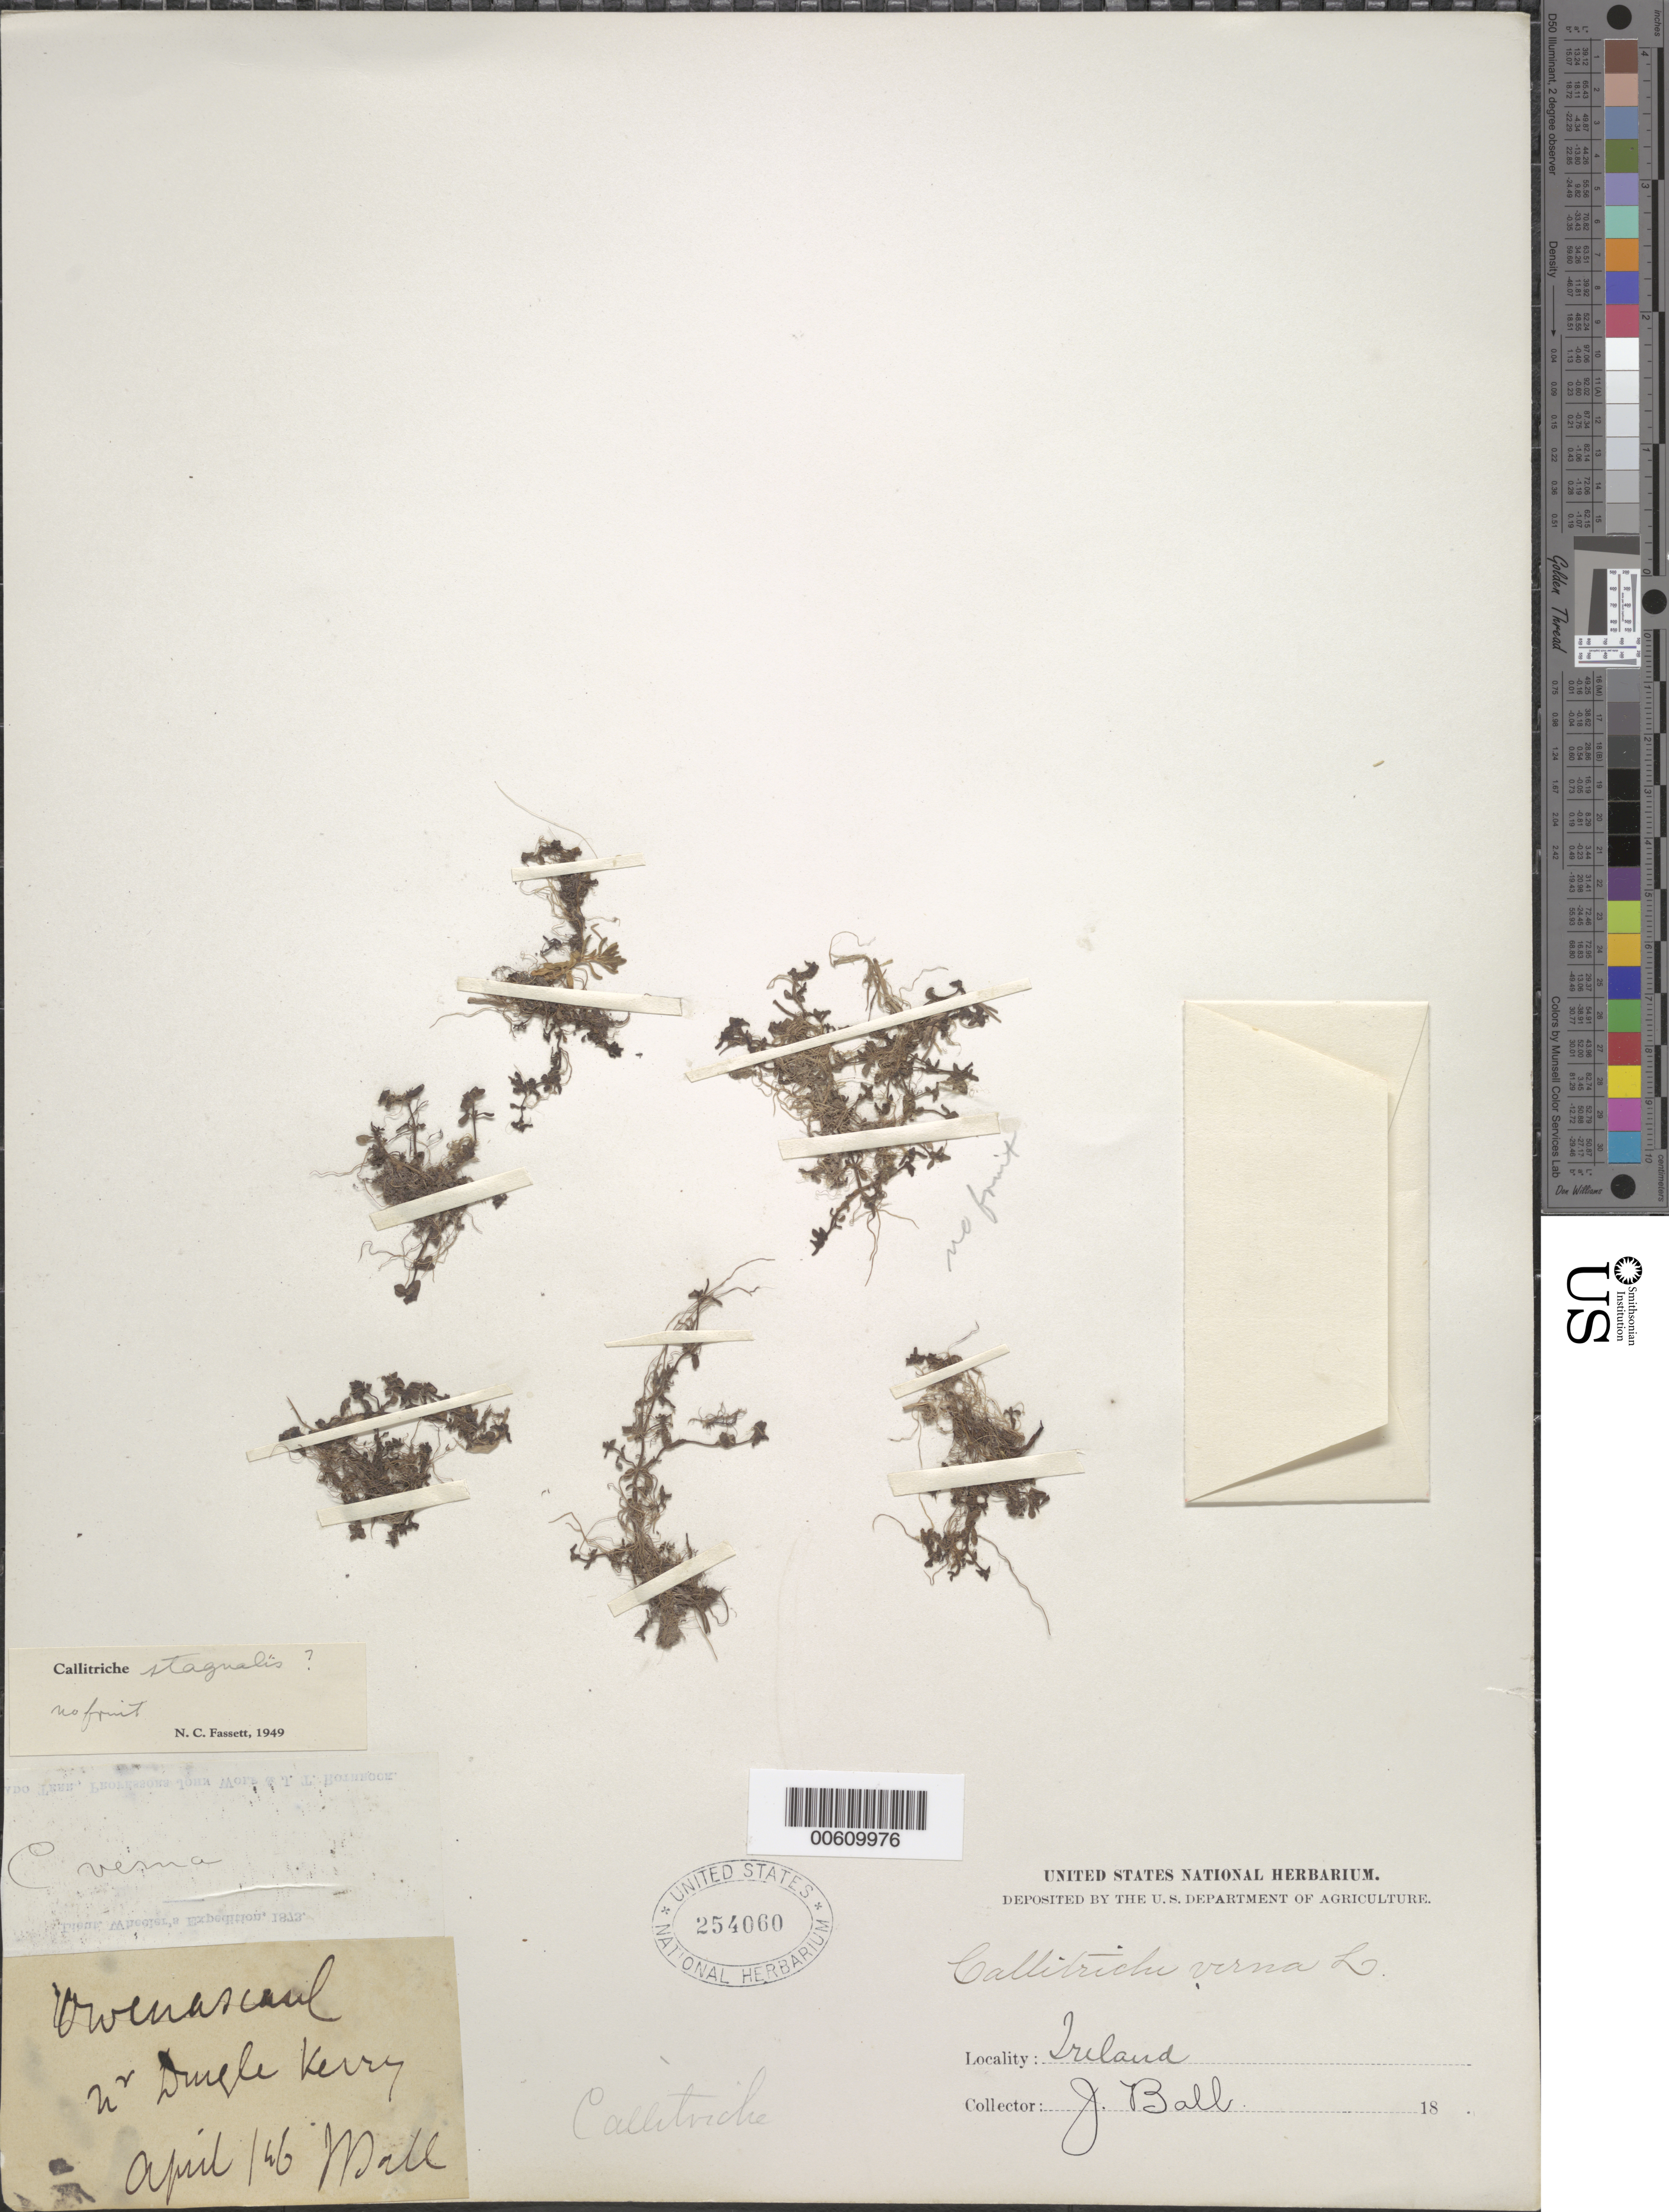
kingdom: Plantae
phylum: Tracheophyta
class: Magnoliopsida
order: Lamiales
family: Plantaginaceae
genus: Callitriche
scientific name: Callitriche stagnalis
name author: Scop.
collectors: J. Ball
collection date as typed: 01 Apr 18-- to 06 Apr 18--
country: Ireland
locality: Dingle Kerry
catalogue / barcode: US 254060